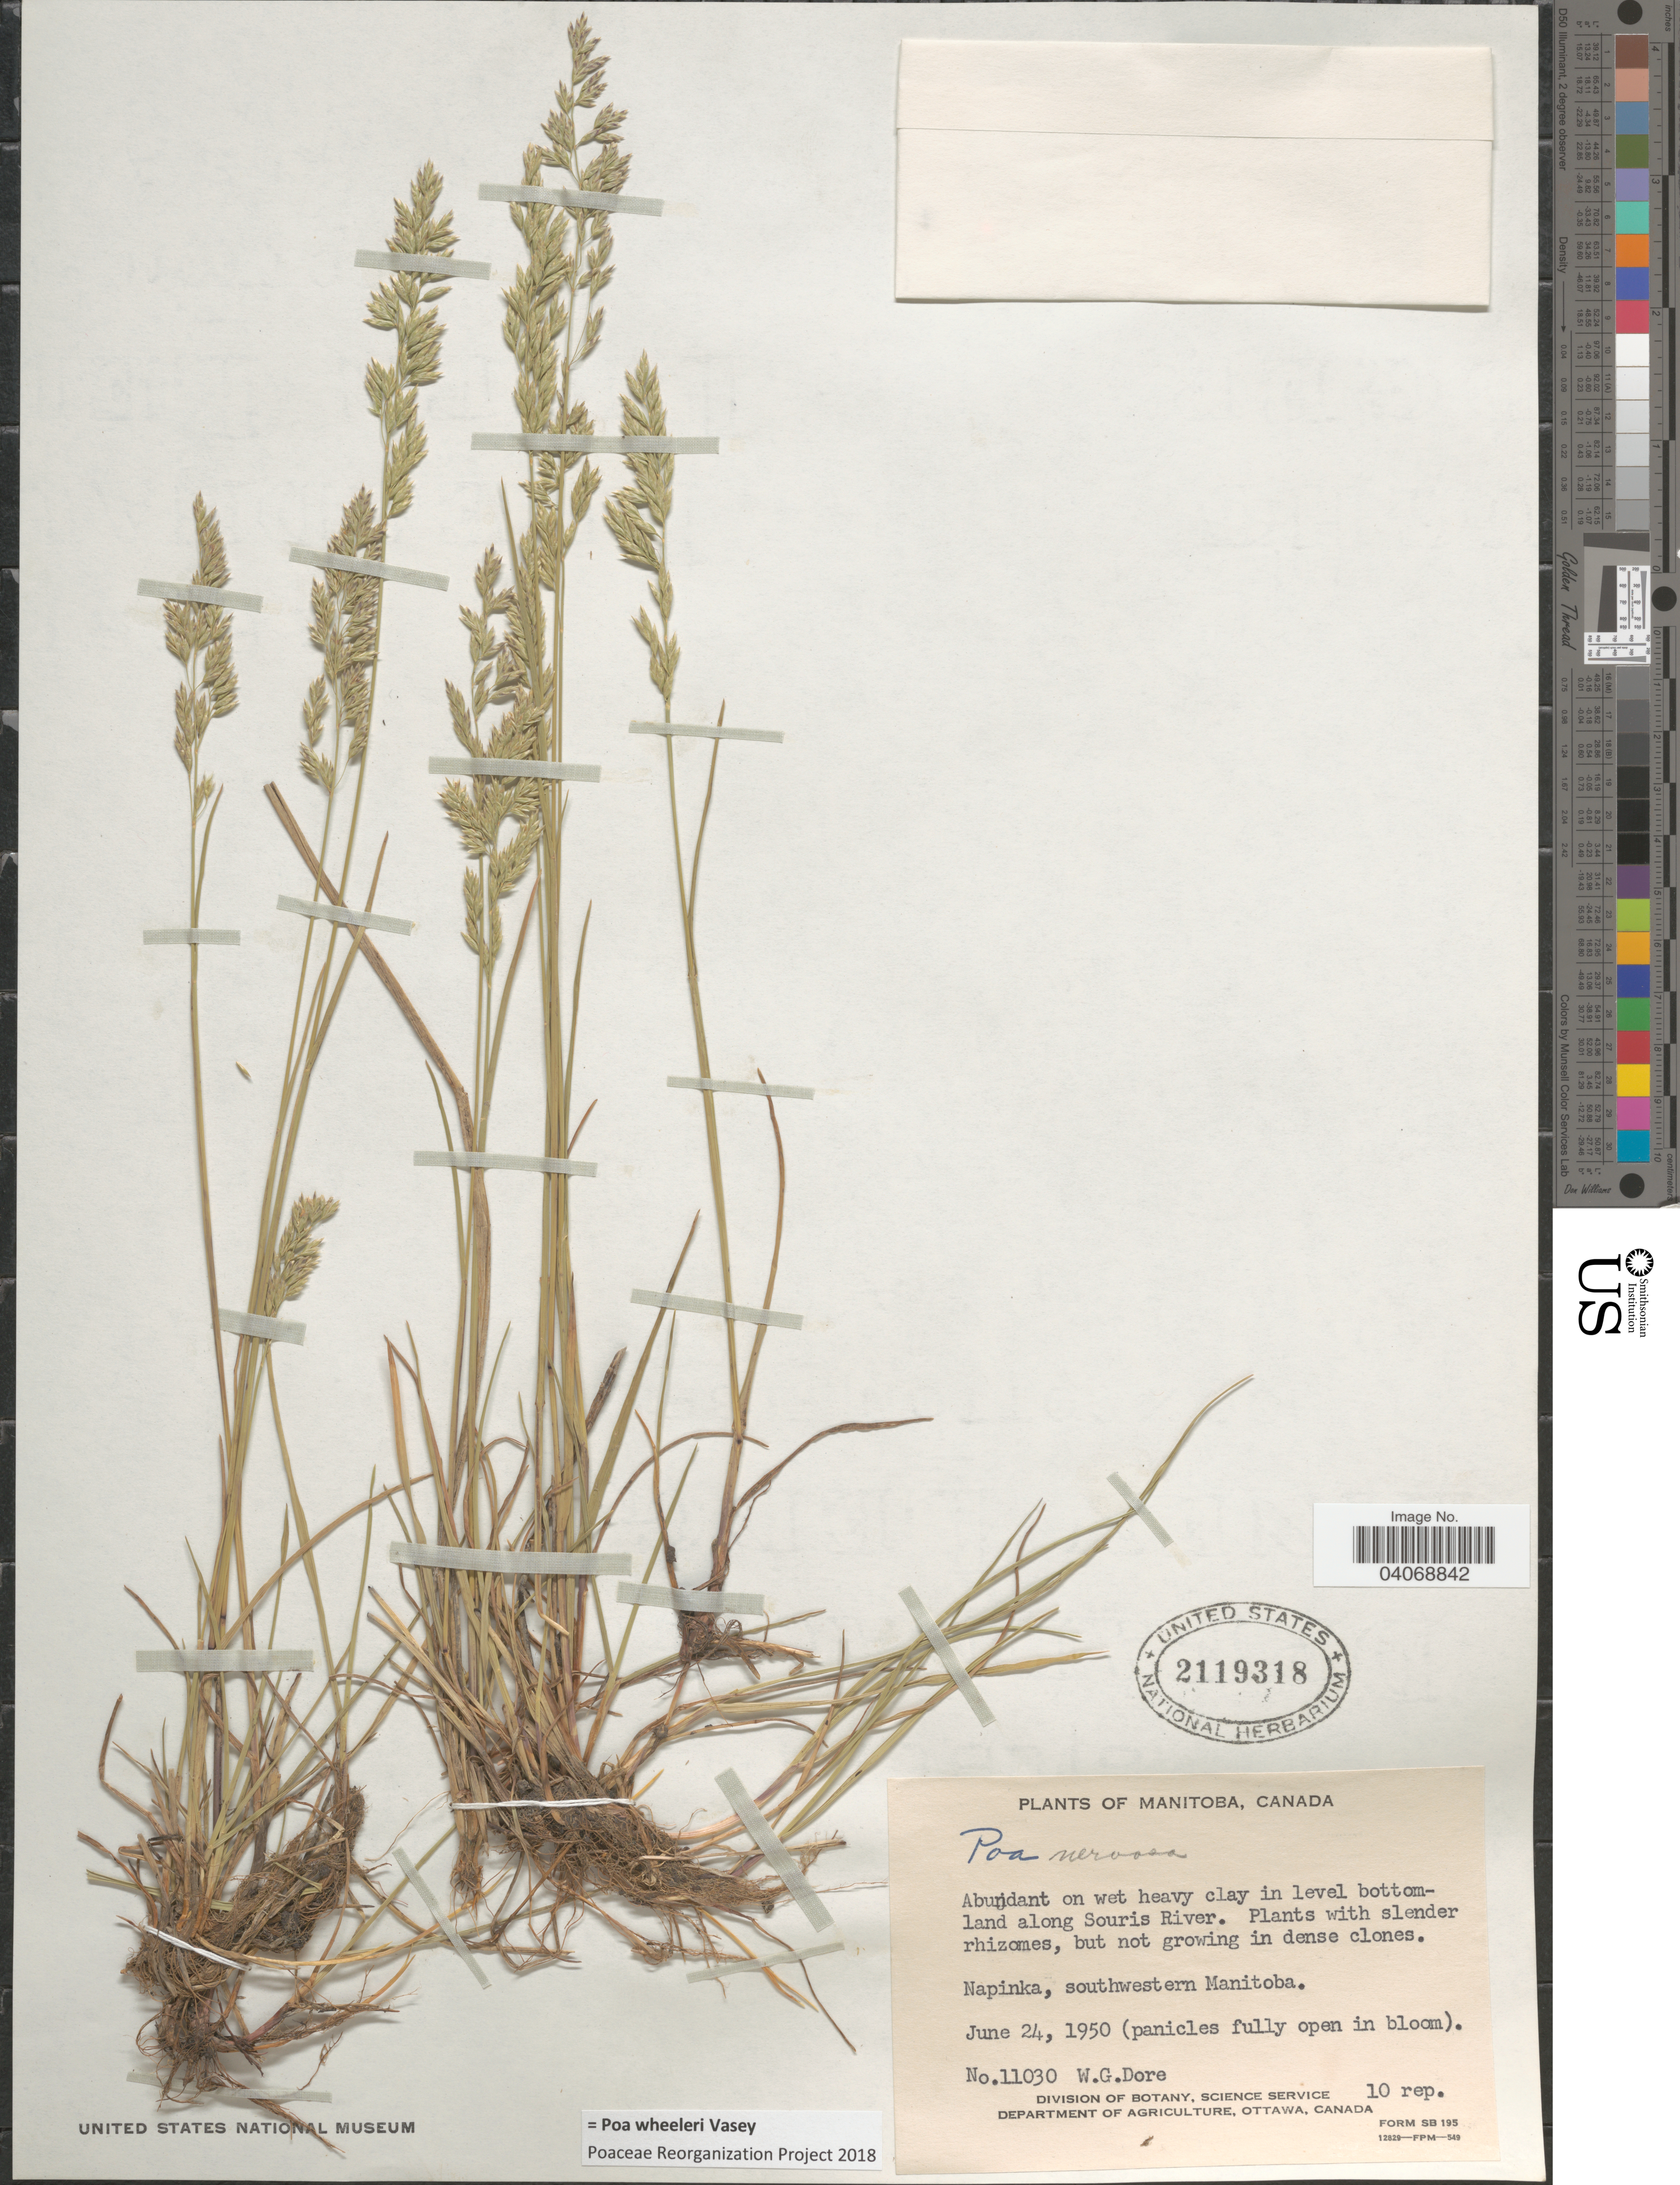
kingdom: Plantae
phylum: Tracheophyta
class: Liliopsida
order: Poales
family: Poaceae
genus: Poa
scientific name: Poa wheeleri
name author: Vasey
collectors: W. Dore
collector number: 11030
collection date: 1950-06-24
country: Canada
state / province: Manitoba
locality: Abundant on wet heavy clay in level bottomland along Souris River. Napinka, southwestern Manitoba.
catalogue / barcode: US 2119318